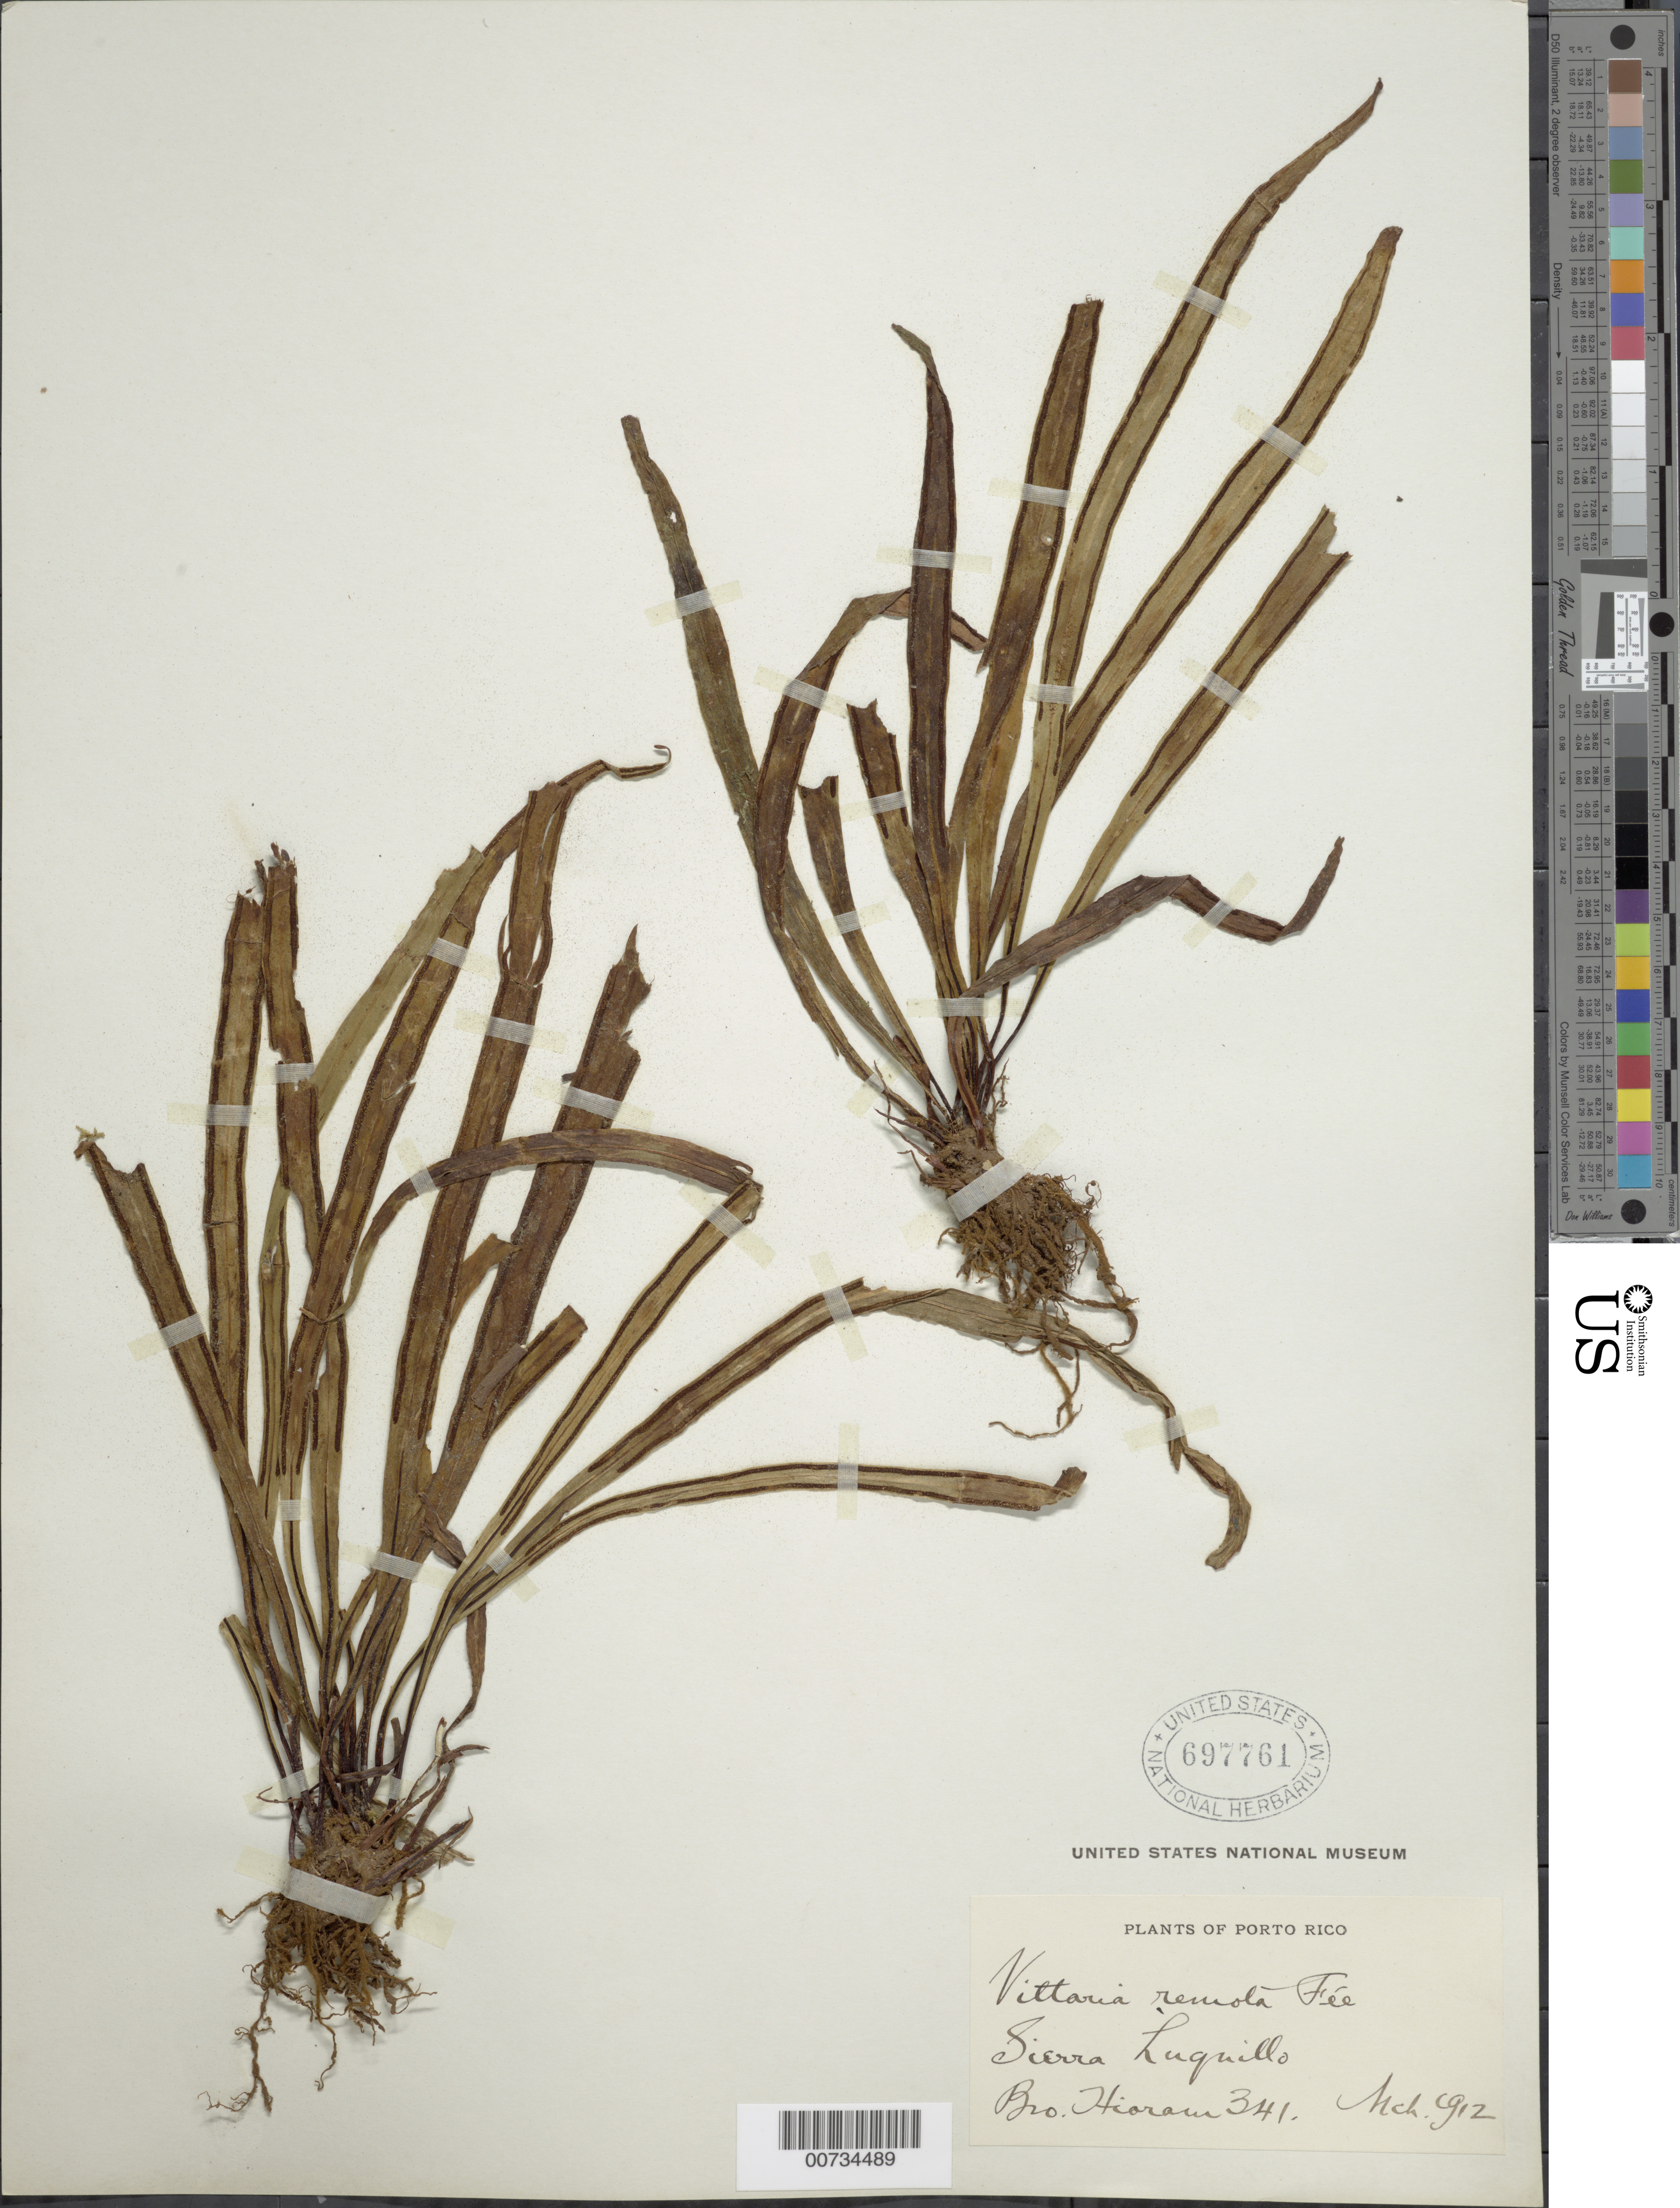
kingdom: Plantae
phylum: Tracheophyta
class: Polypodiopsida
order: Polypodiales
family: Pteridaceae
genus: Radiovittaria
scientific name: Radiovittaria remota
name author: (Fée) E.H. Crane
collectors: E. Palmer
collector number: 475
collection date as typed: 01 May 1907 to 13 Jun 1907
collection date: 1907-05-01/1907-06-13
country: Mexico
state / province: Tamaulipas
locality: Vicinity of Victoria.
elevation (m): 320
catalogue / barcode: US 572700